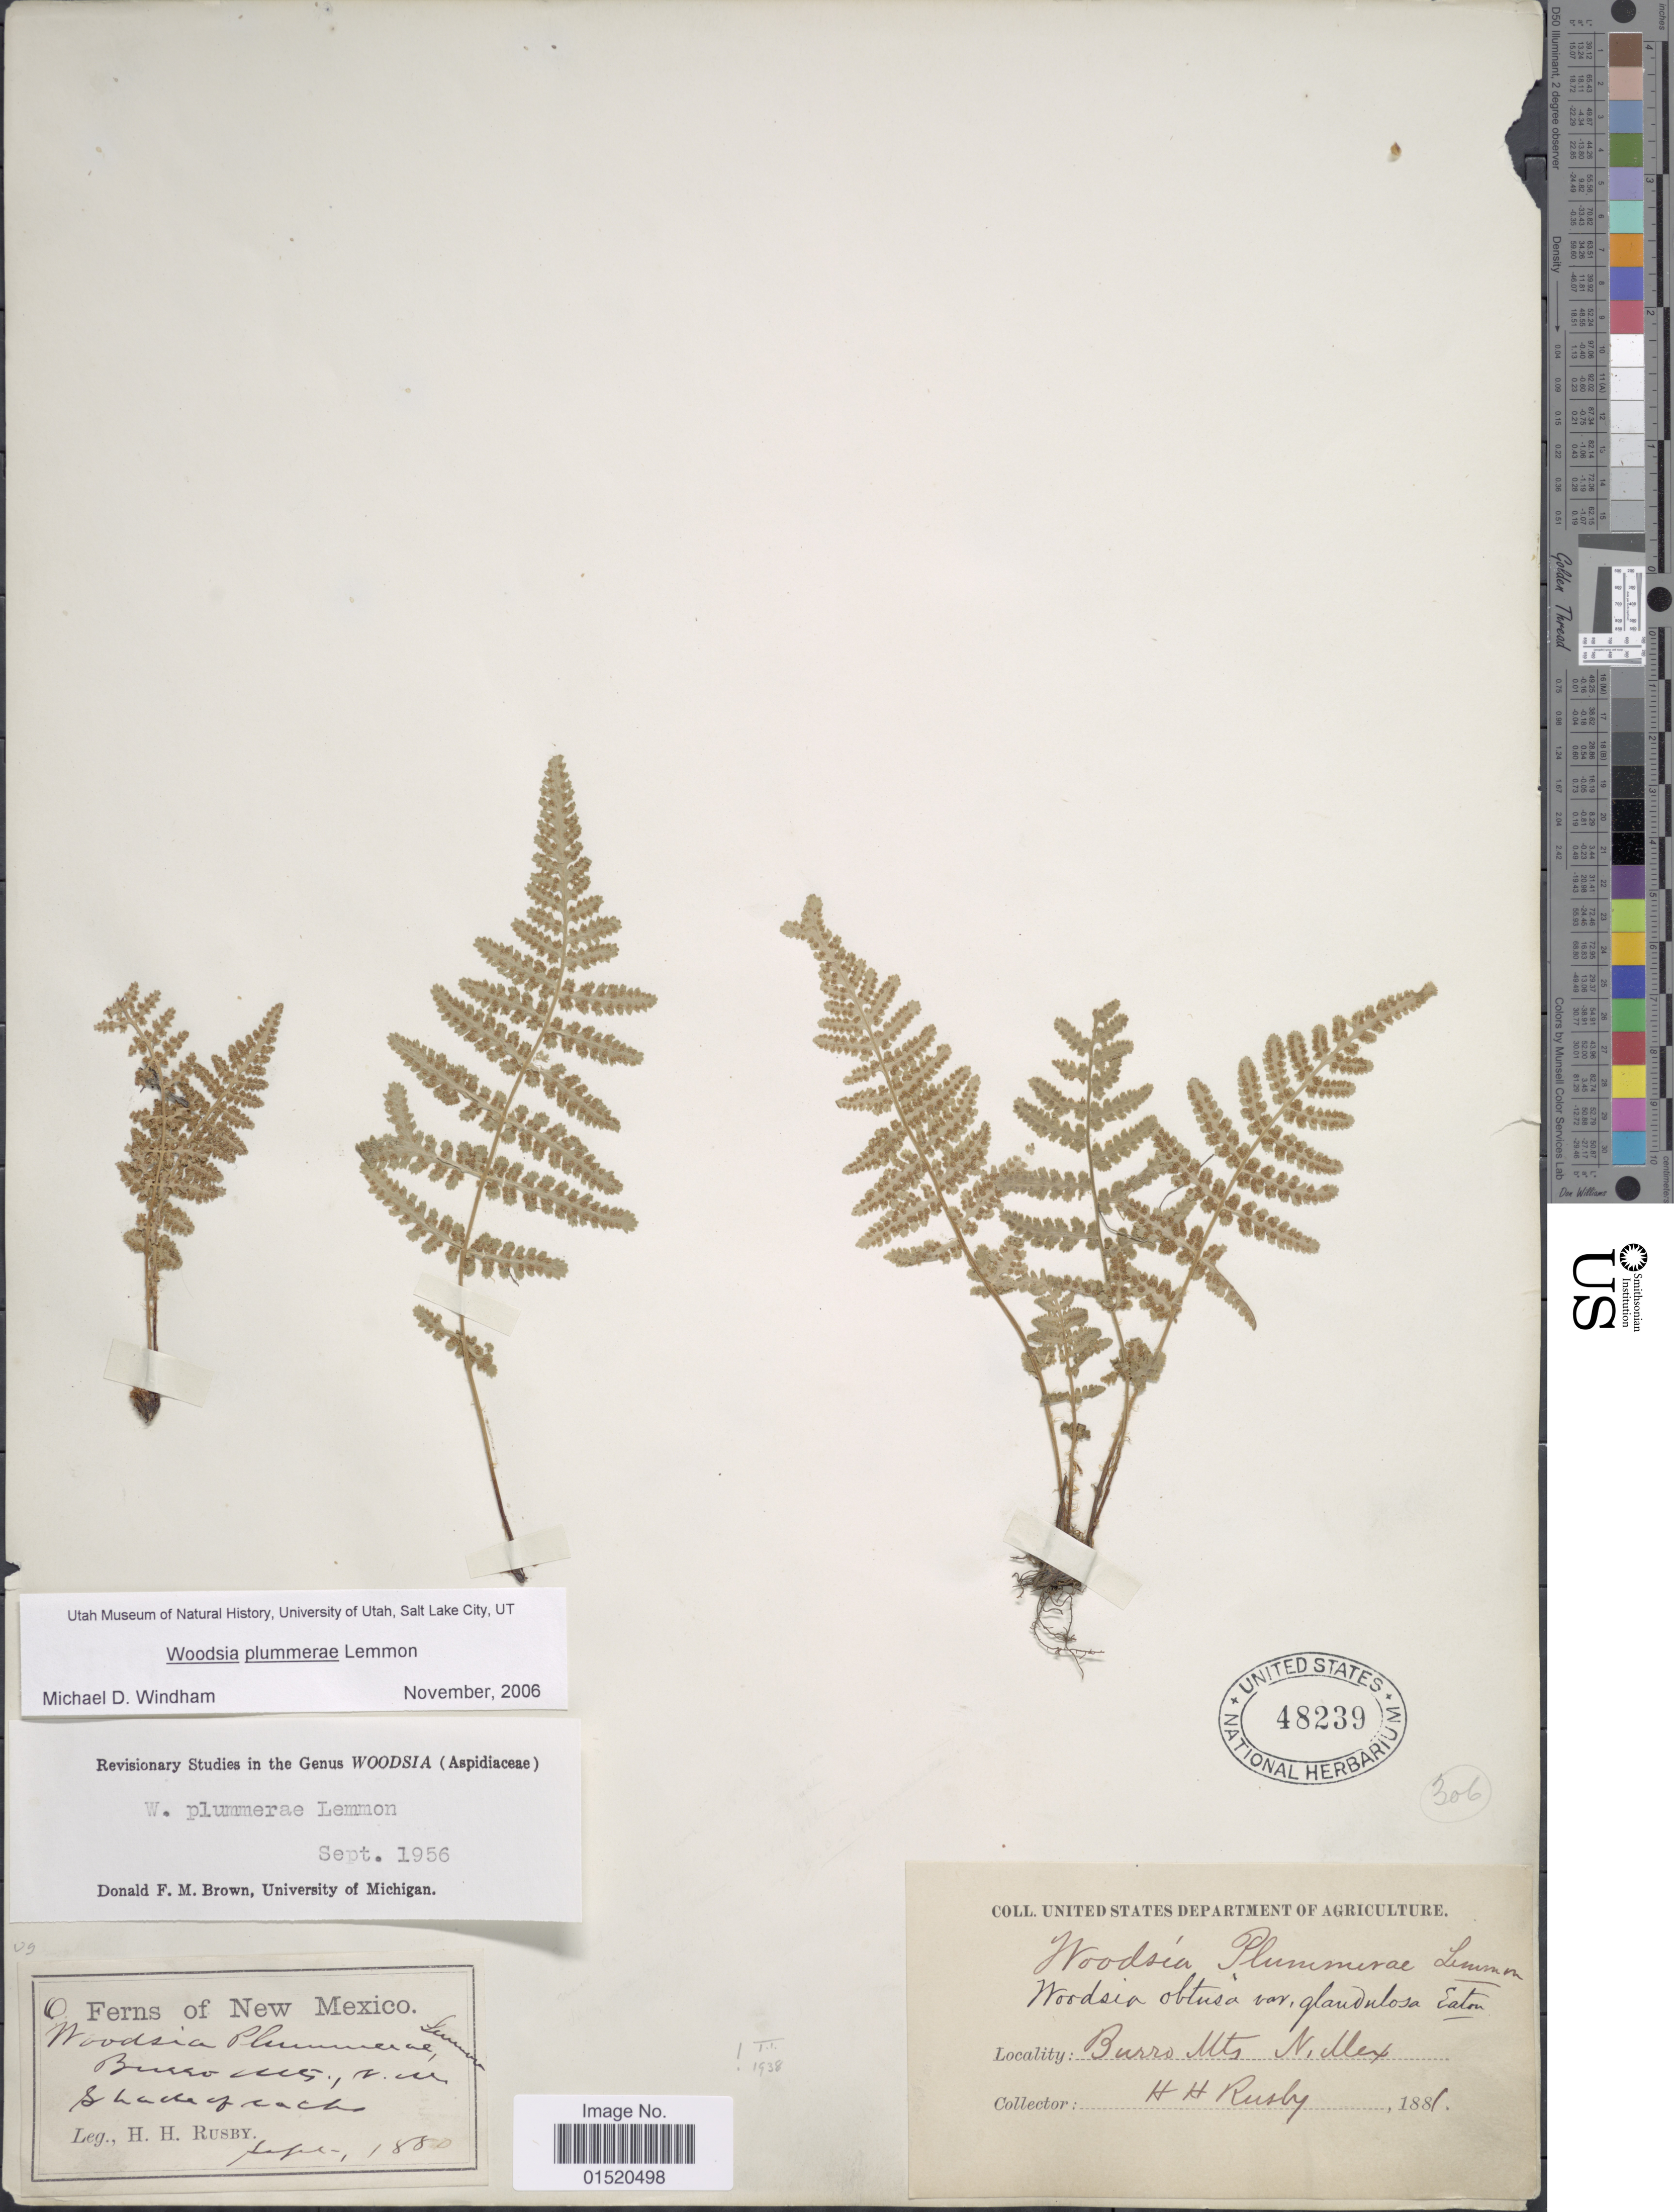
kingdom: Plantae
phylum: Tracheophyta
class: Polypodiopsida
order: Polypodiales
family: Woodsiaceae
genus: Woodsia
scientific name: Woodsia plummerae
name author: Lemmon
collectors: H. H. Rusby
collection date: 1880-09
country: United States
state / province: New Mexico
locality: Burro Mts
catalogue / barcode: US 48239